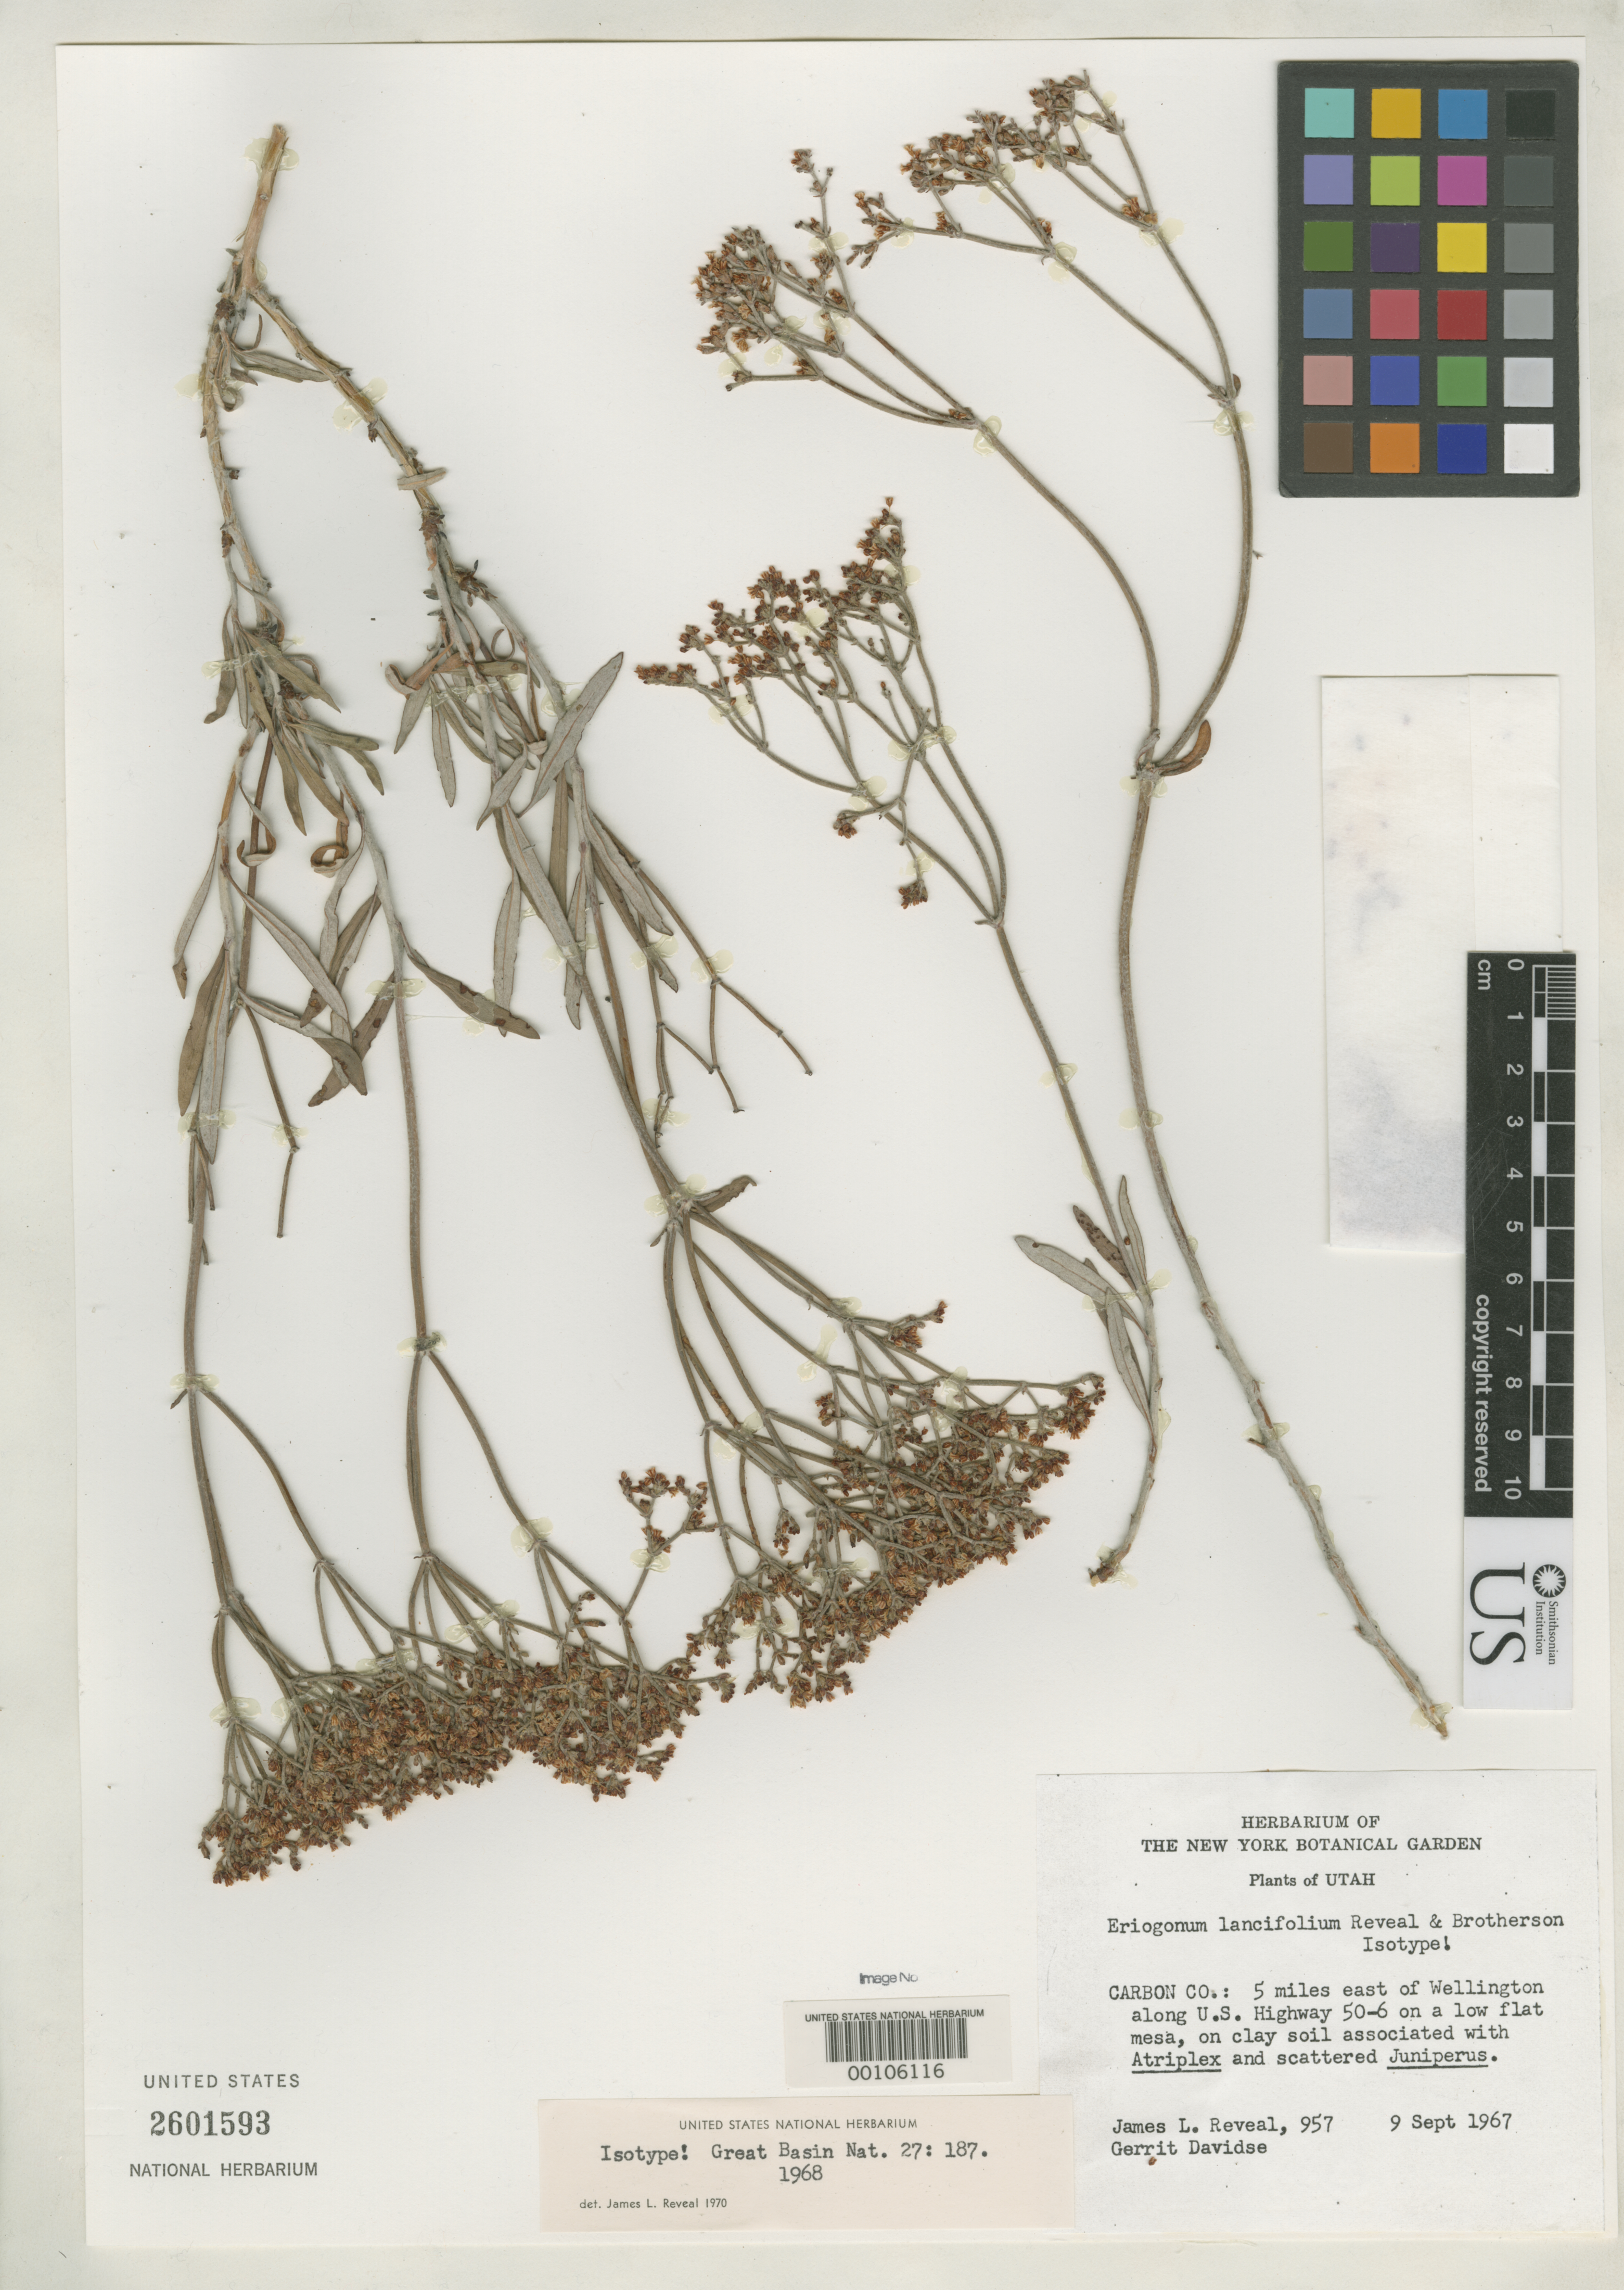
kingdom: Plantae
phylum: Tracheophyta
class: Magnoliopsida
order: Caryophyllales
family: Polygonaceae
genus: Eriogonum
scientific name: Eriogonum lancifolium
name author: Reveal & Brotherson in Reveal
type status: Isotype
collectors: J. L. Reveal & G. Davidse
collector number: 957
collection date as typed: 09 Sep 1967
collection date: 1967-09-09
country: United States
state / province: Utah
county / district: Carbon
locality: East of Wellington along U.S. Highway 50-6.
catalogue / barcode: US 2601593